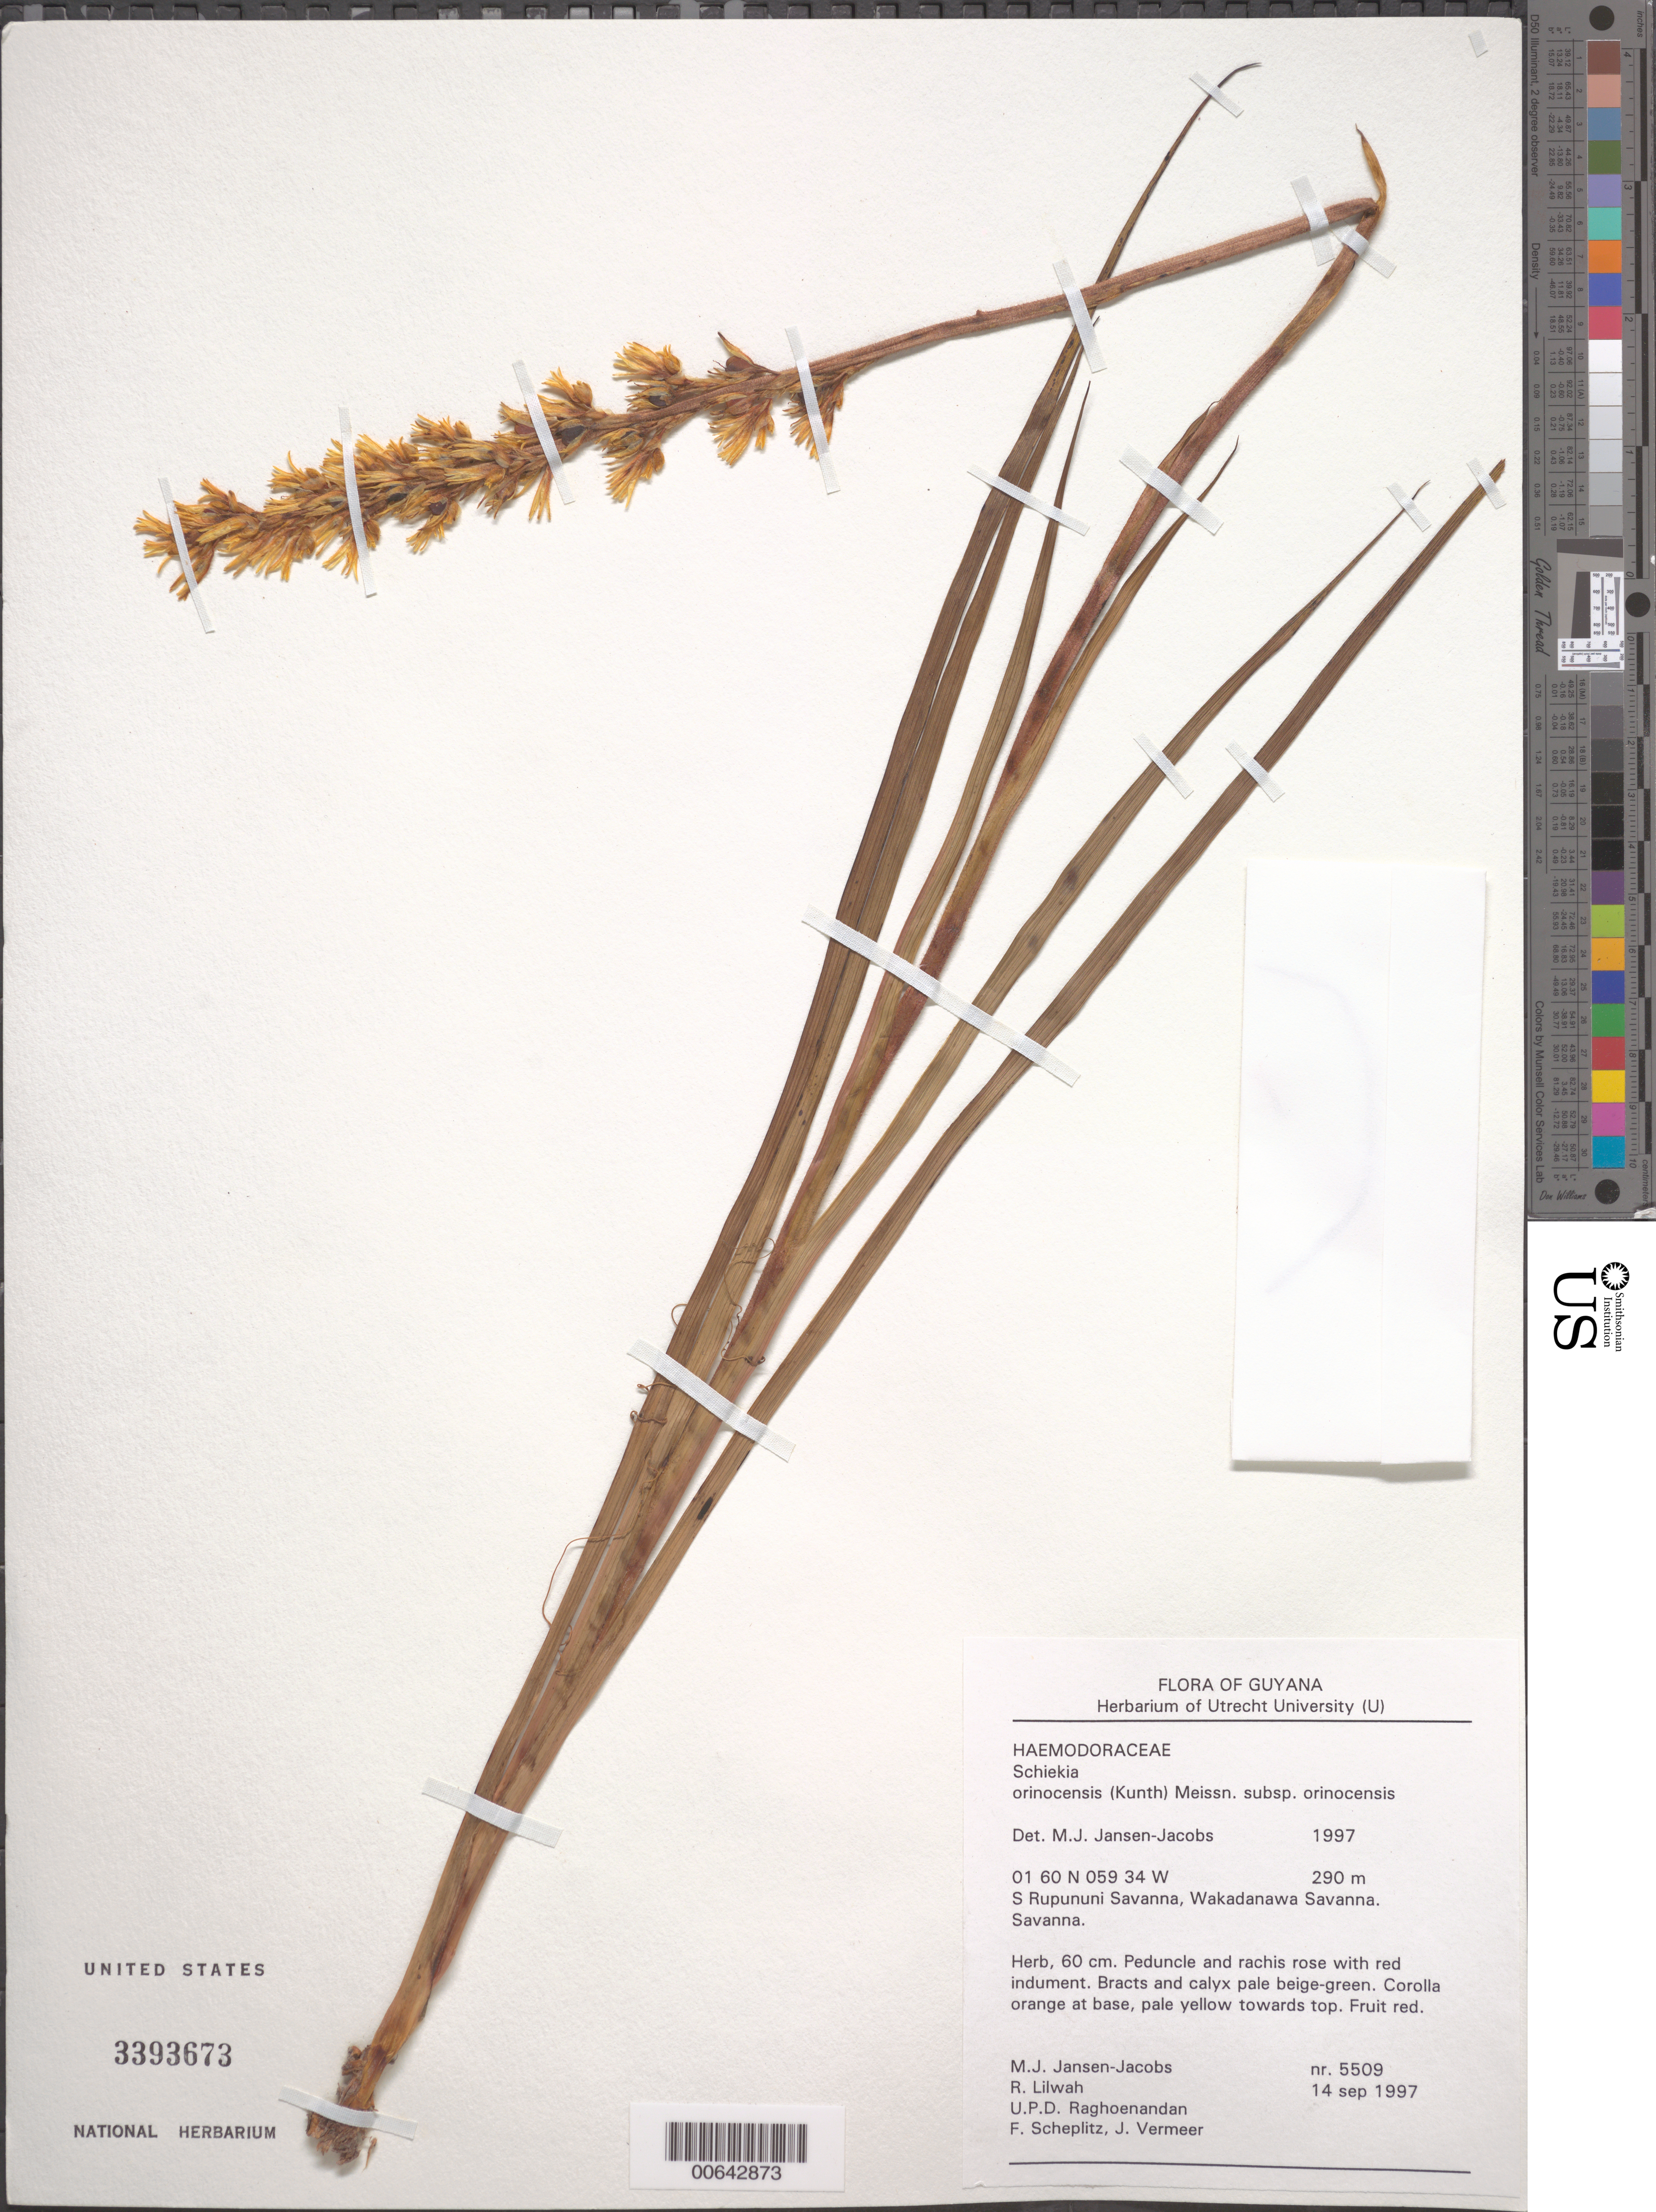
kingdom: Plantae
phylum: Tracheophyta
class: Liliopsida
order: Commelinales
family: Haemodoraceae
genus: Schiekia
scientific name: Schiekia orinocensis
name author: (Kunth) Meisn.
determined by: Jansen-Jacobs, M. J., (U), Nationaal Herbarium Nederland, Utrecht University branch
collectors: M. J. Jansen-Jacobs, R. Lilwah, U. Raghoenandan, F. Scheplitz & J. Vermeer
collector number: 5509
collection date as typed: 14-Sep-97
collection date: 1997-09-14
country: Guyana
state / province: U. Takutu-U. Essequibo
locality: S. Rupununi savanna, Wakadanawa Savanna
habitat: Savanna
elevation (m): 290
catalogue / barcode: US 3393673